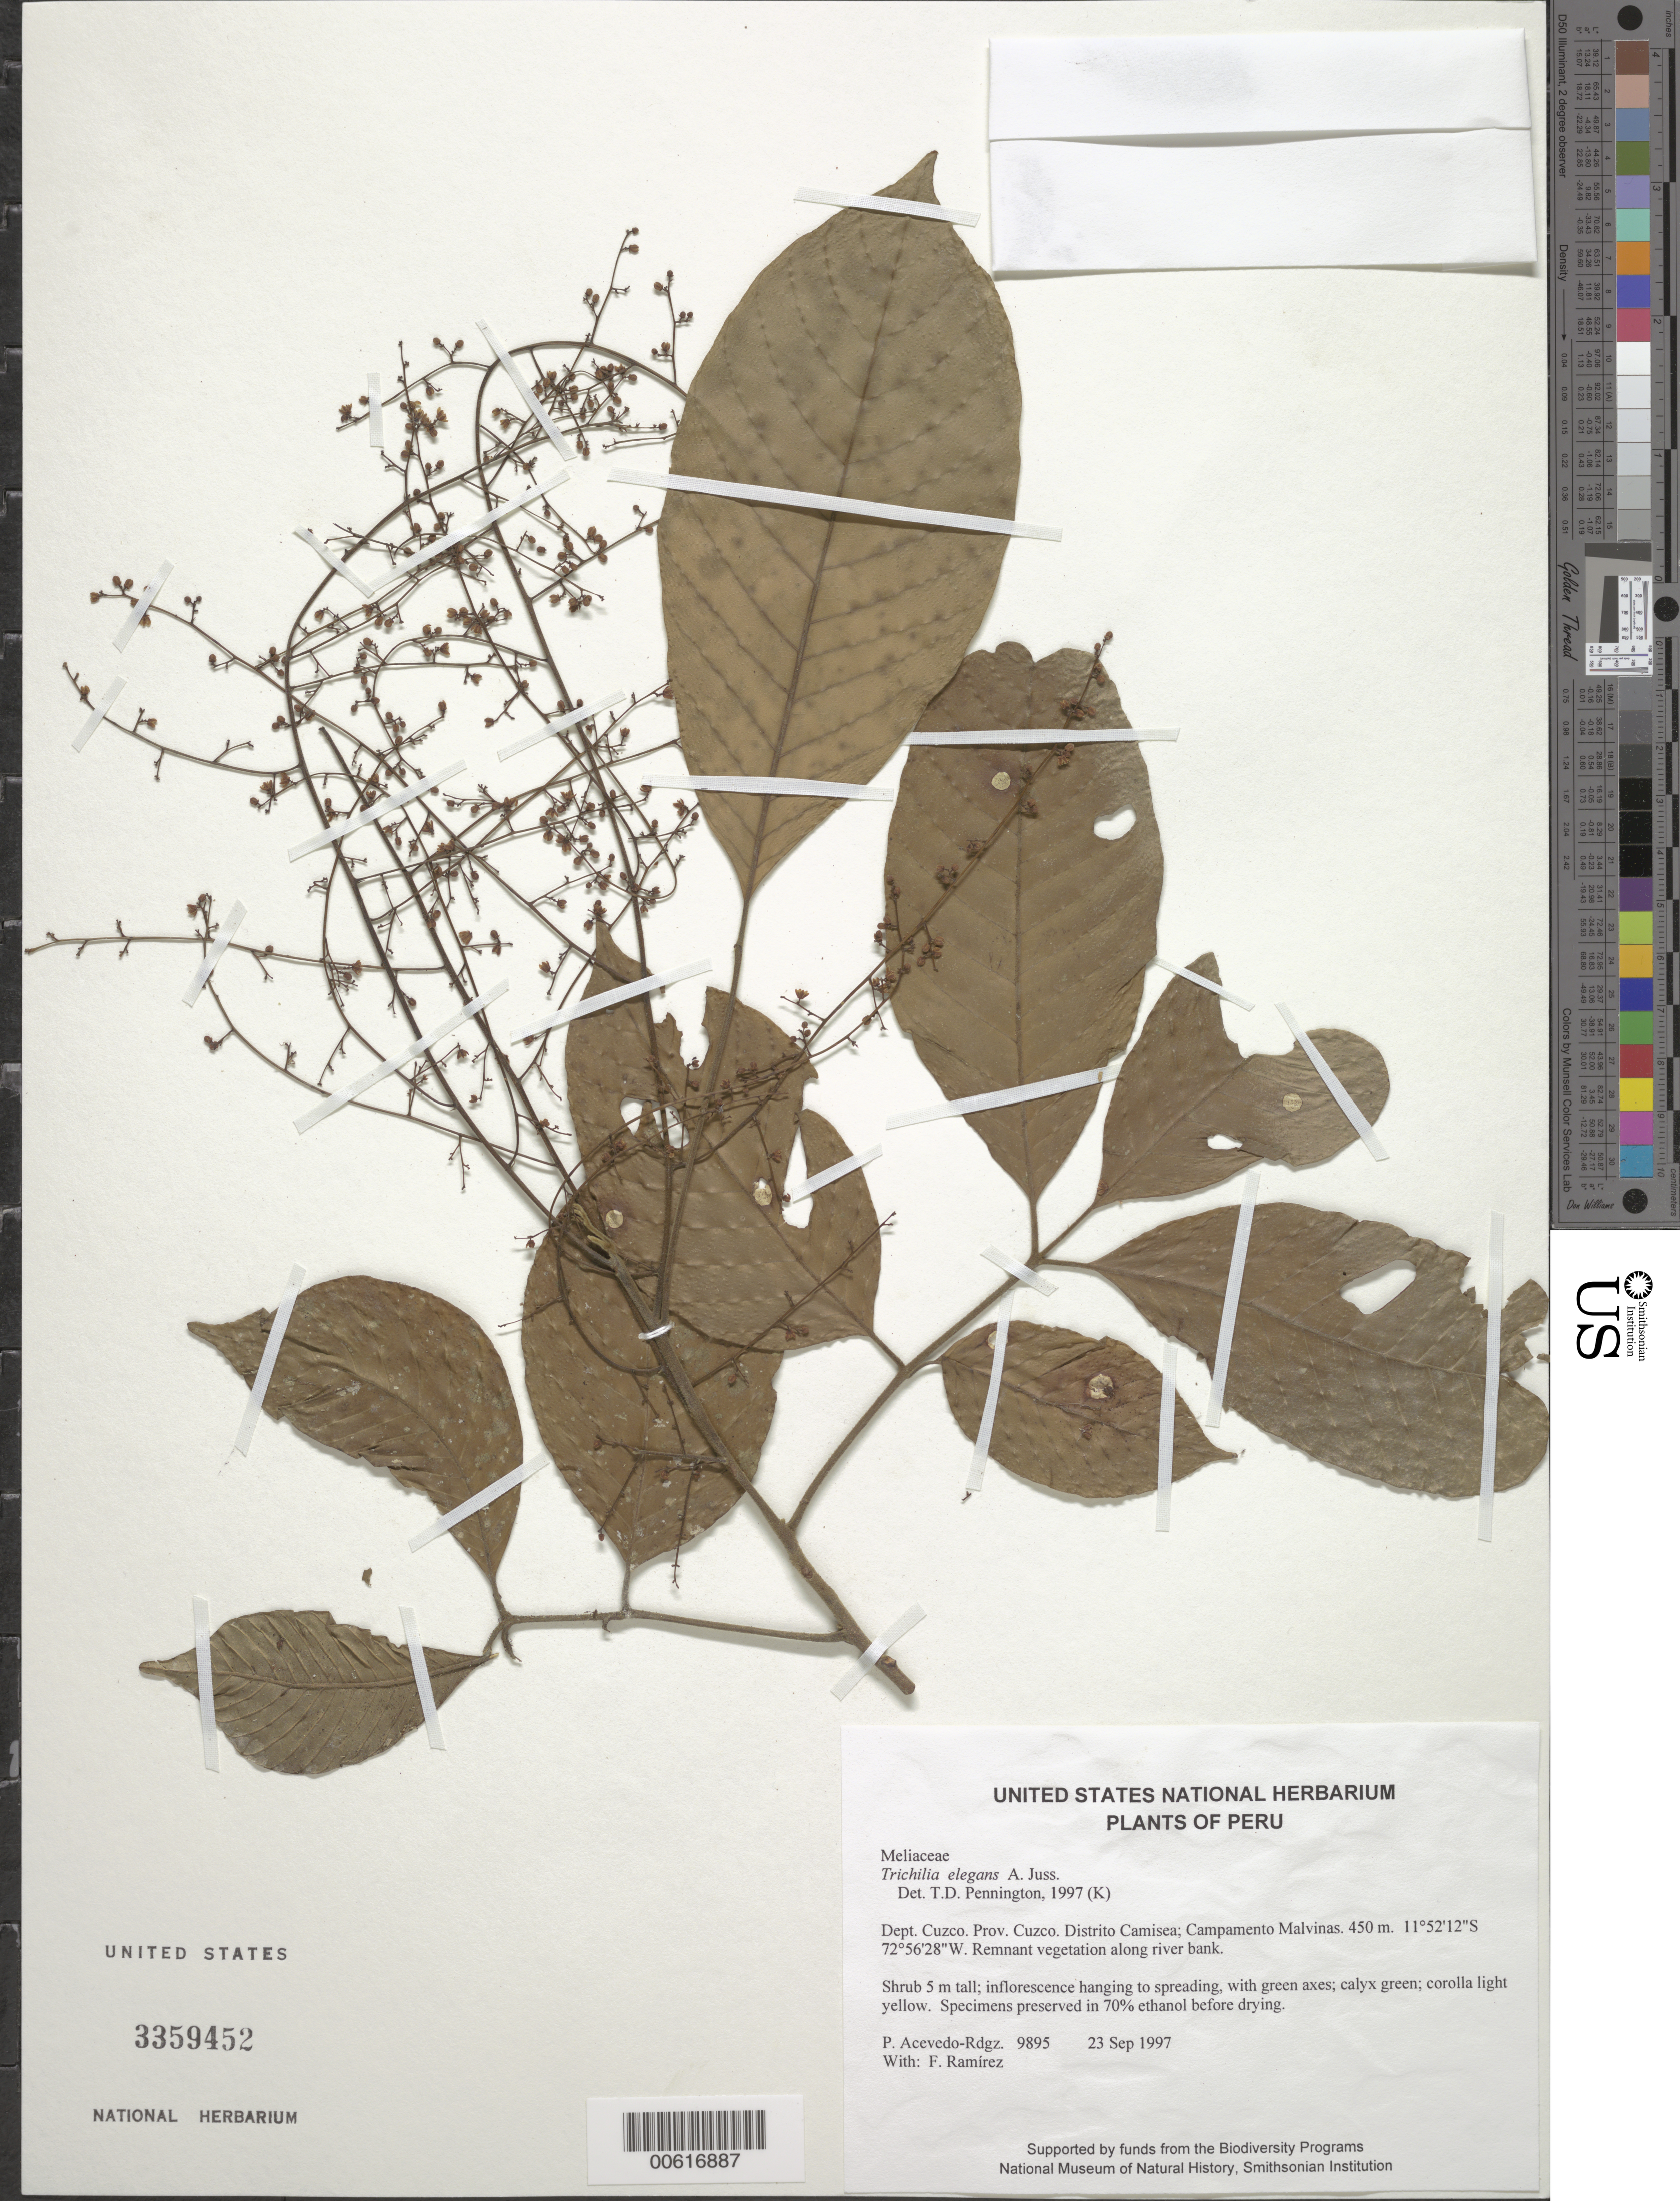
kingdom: Plantae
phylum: Tracheophyta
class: Magnoliopsida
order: Sapindales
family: Meliaceae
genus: Trichilia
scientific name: Trichilia elegans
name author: A. Juss.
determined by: Pennington, T. D., (K)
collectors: P. Acevedo-Rodr. & F. Ramirez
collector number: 9895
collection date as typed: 23 Sep 1997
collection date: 1997-09-23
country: Peru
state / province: Cusco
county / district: Cusco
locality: Distrito Camisea; Campamento Malvinas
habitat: Remnant vegetation along river bank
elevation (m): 450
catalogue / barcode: US 3359452